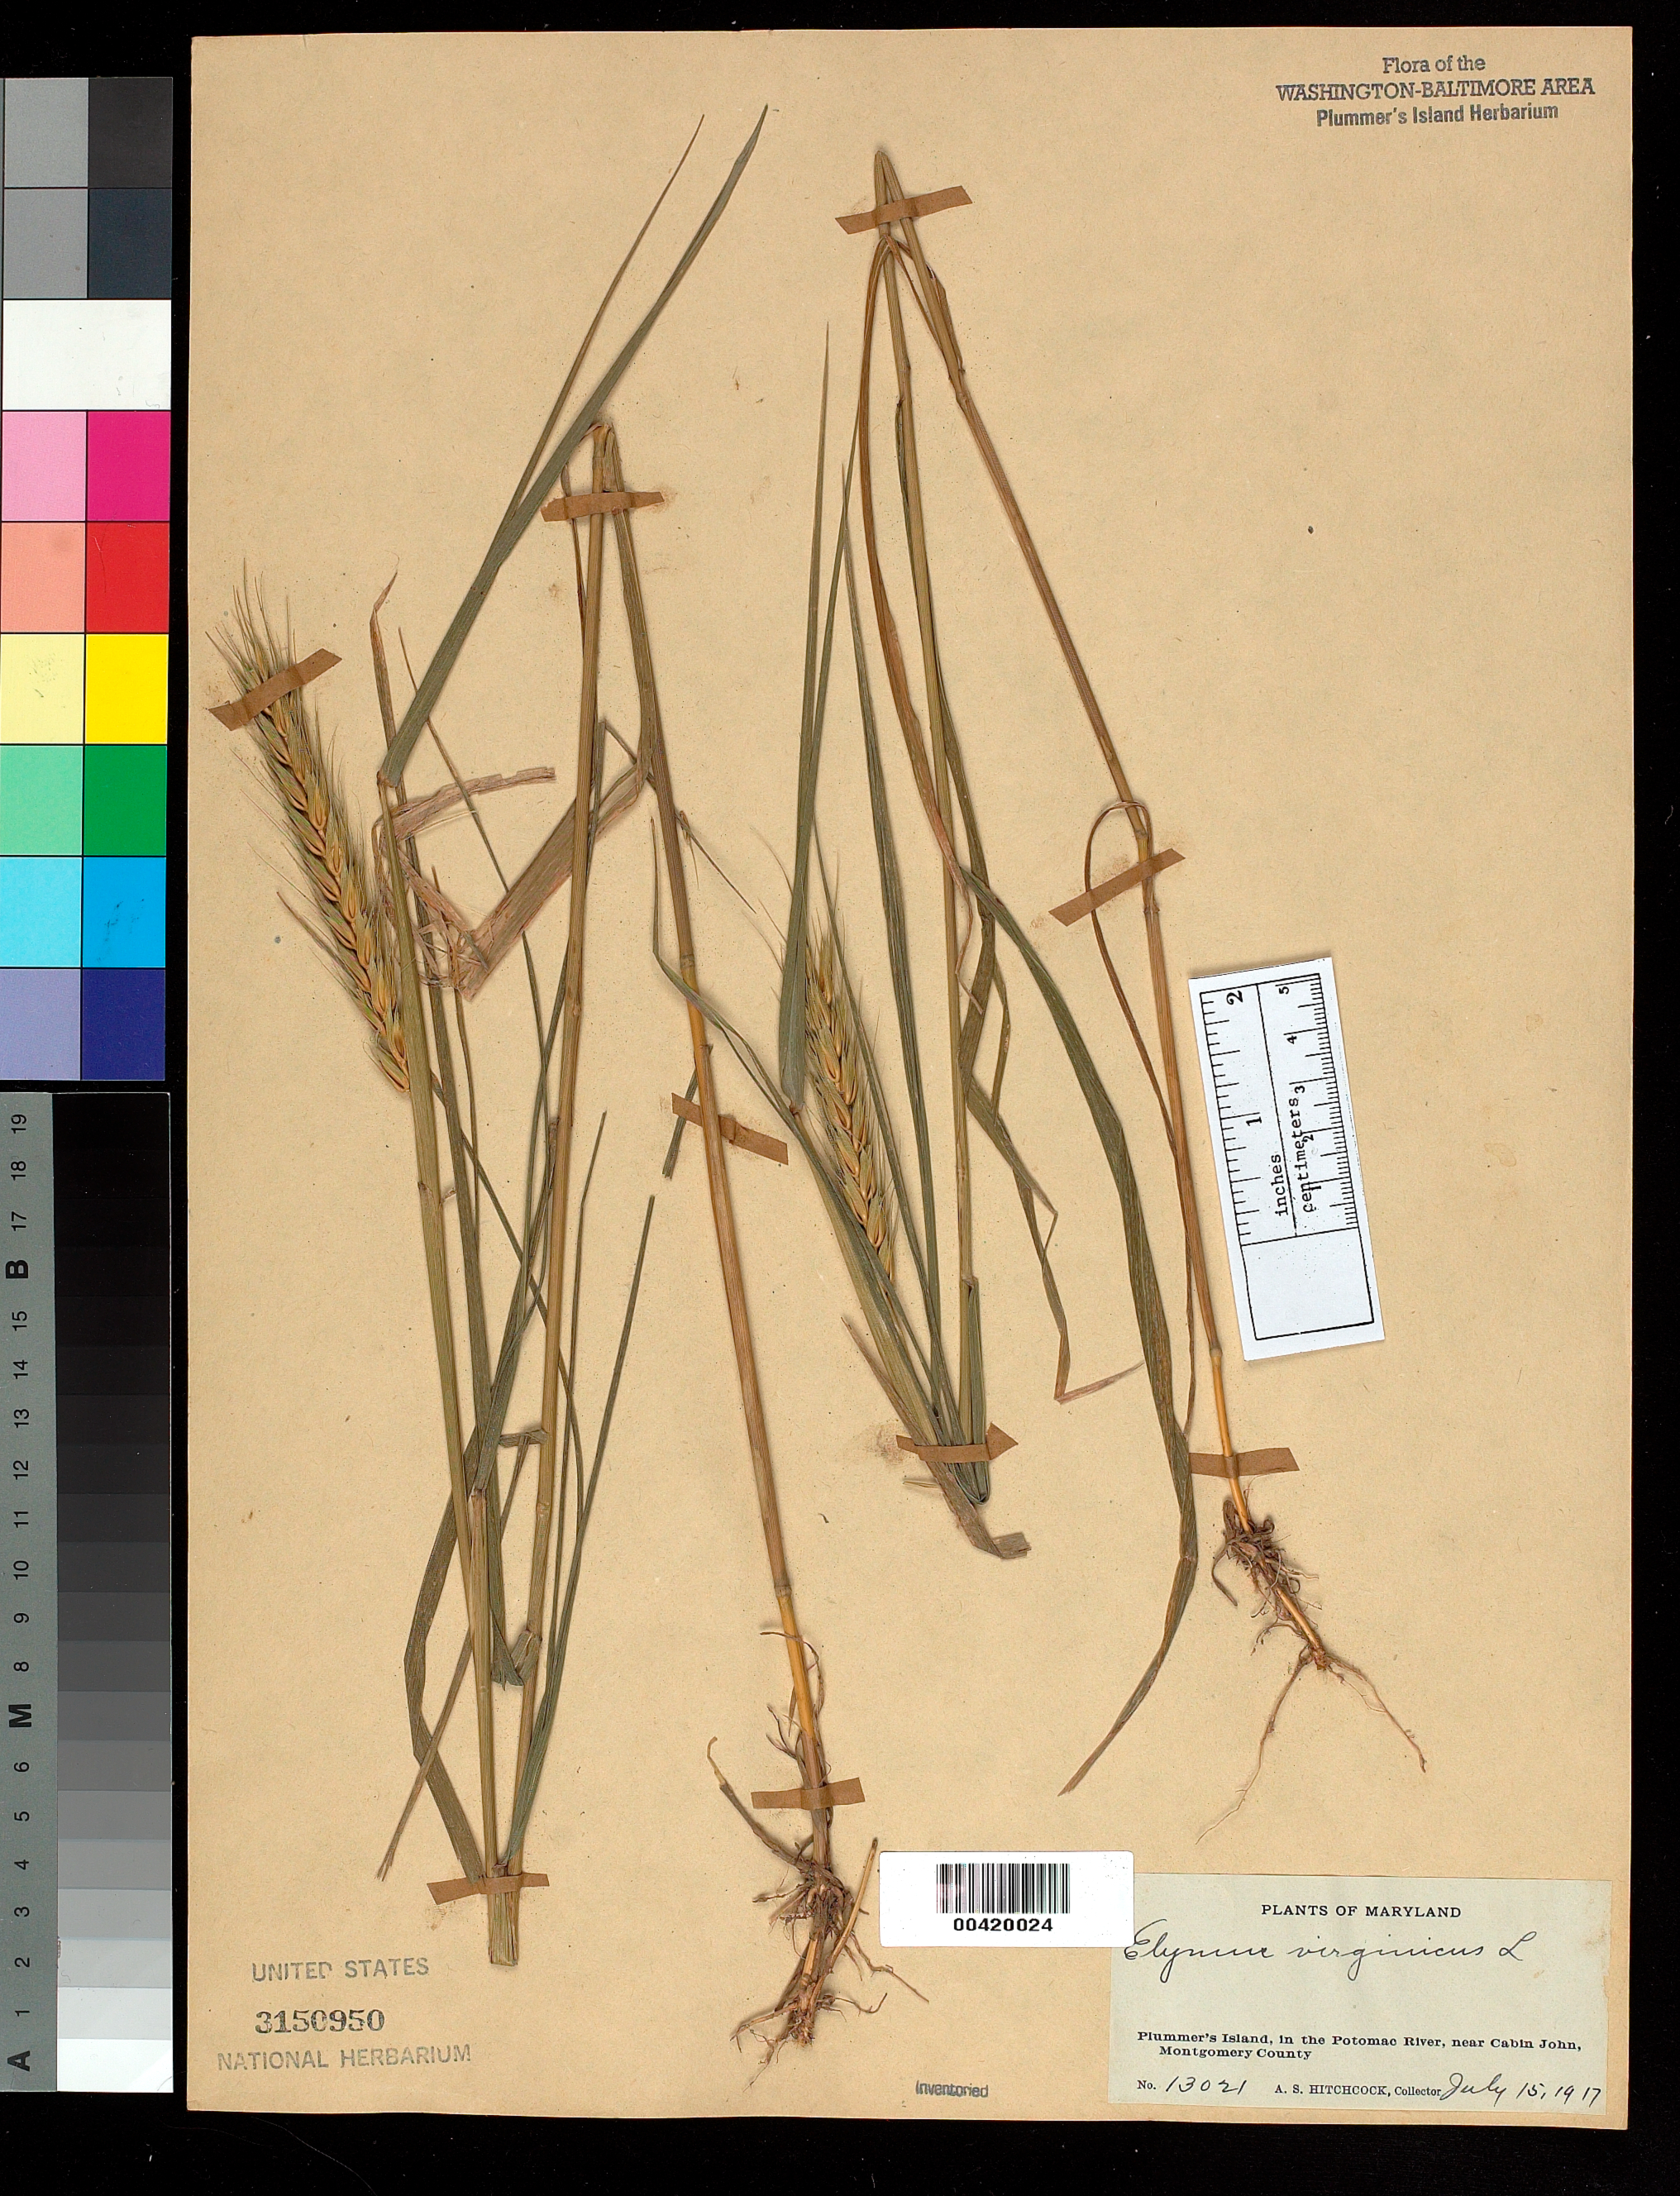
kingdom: Plantae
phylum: Tracheophyta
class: Liliopsida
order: Poales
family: Poaceae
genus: Elymus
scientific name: Elymus virginicus var. virginicus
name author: L.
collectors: A. S. Hitchcock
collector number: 13021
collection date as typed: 15 Jul 1917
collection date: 1917-07-15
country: United States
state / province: Maryland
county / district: Montgomery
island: Plummers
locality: Plummer's Island C. & O. Canal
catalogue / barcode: US 3150950